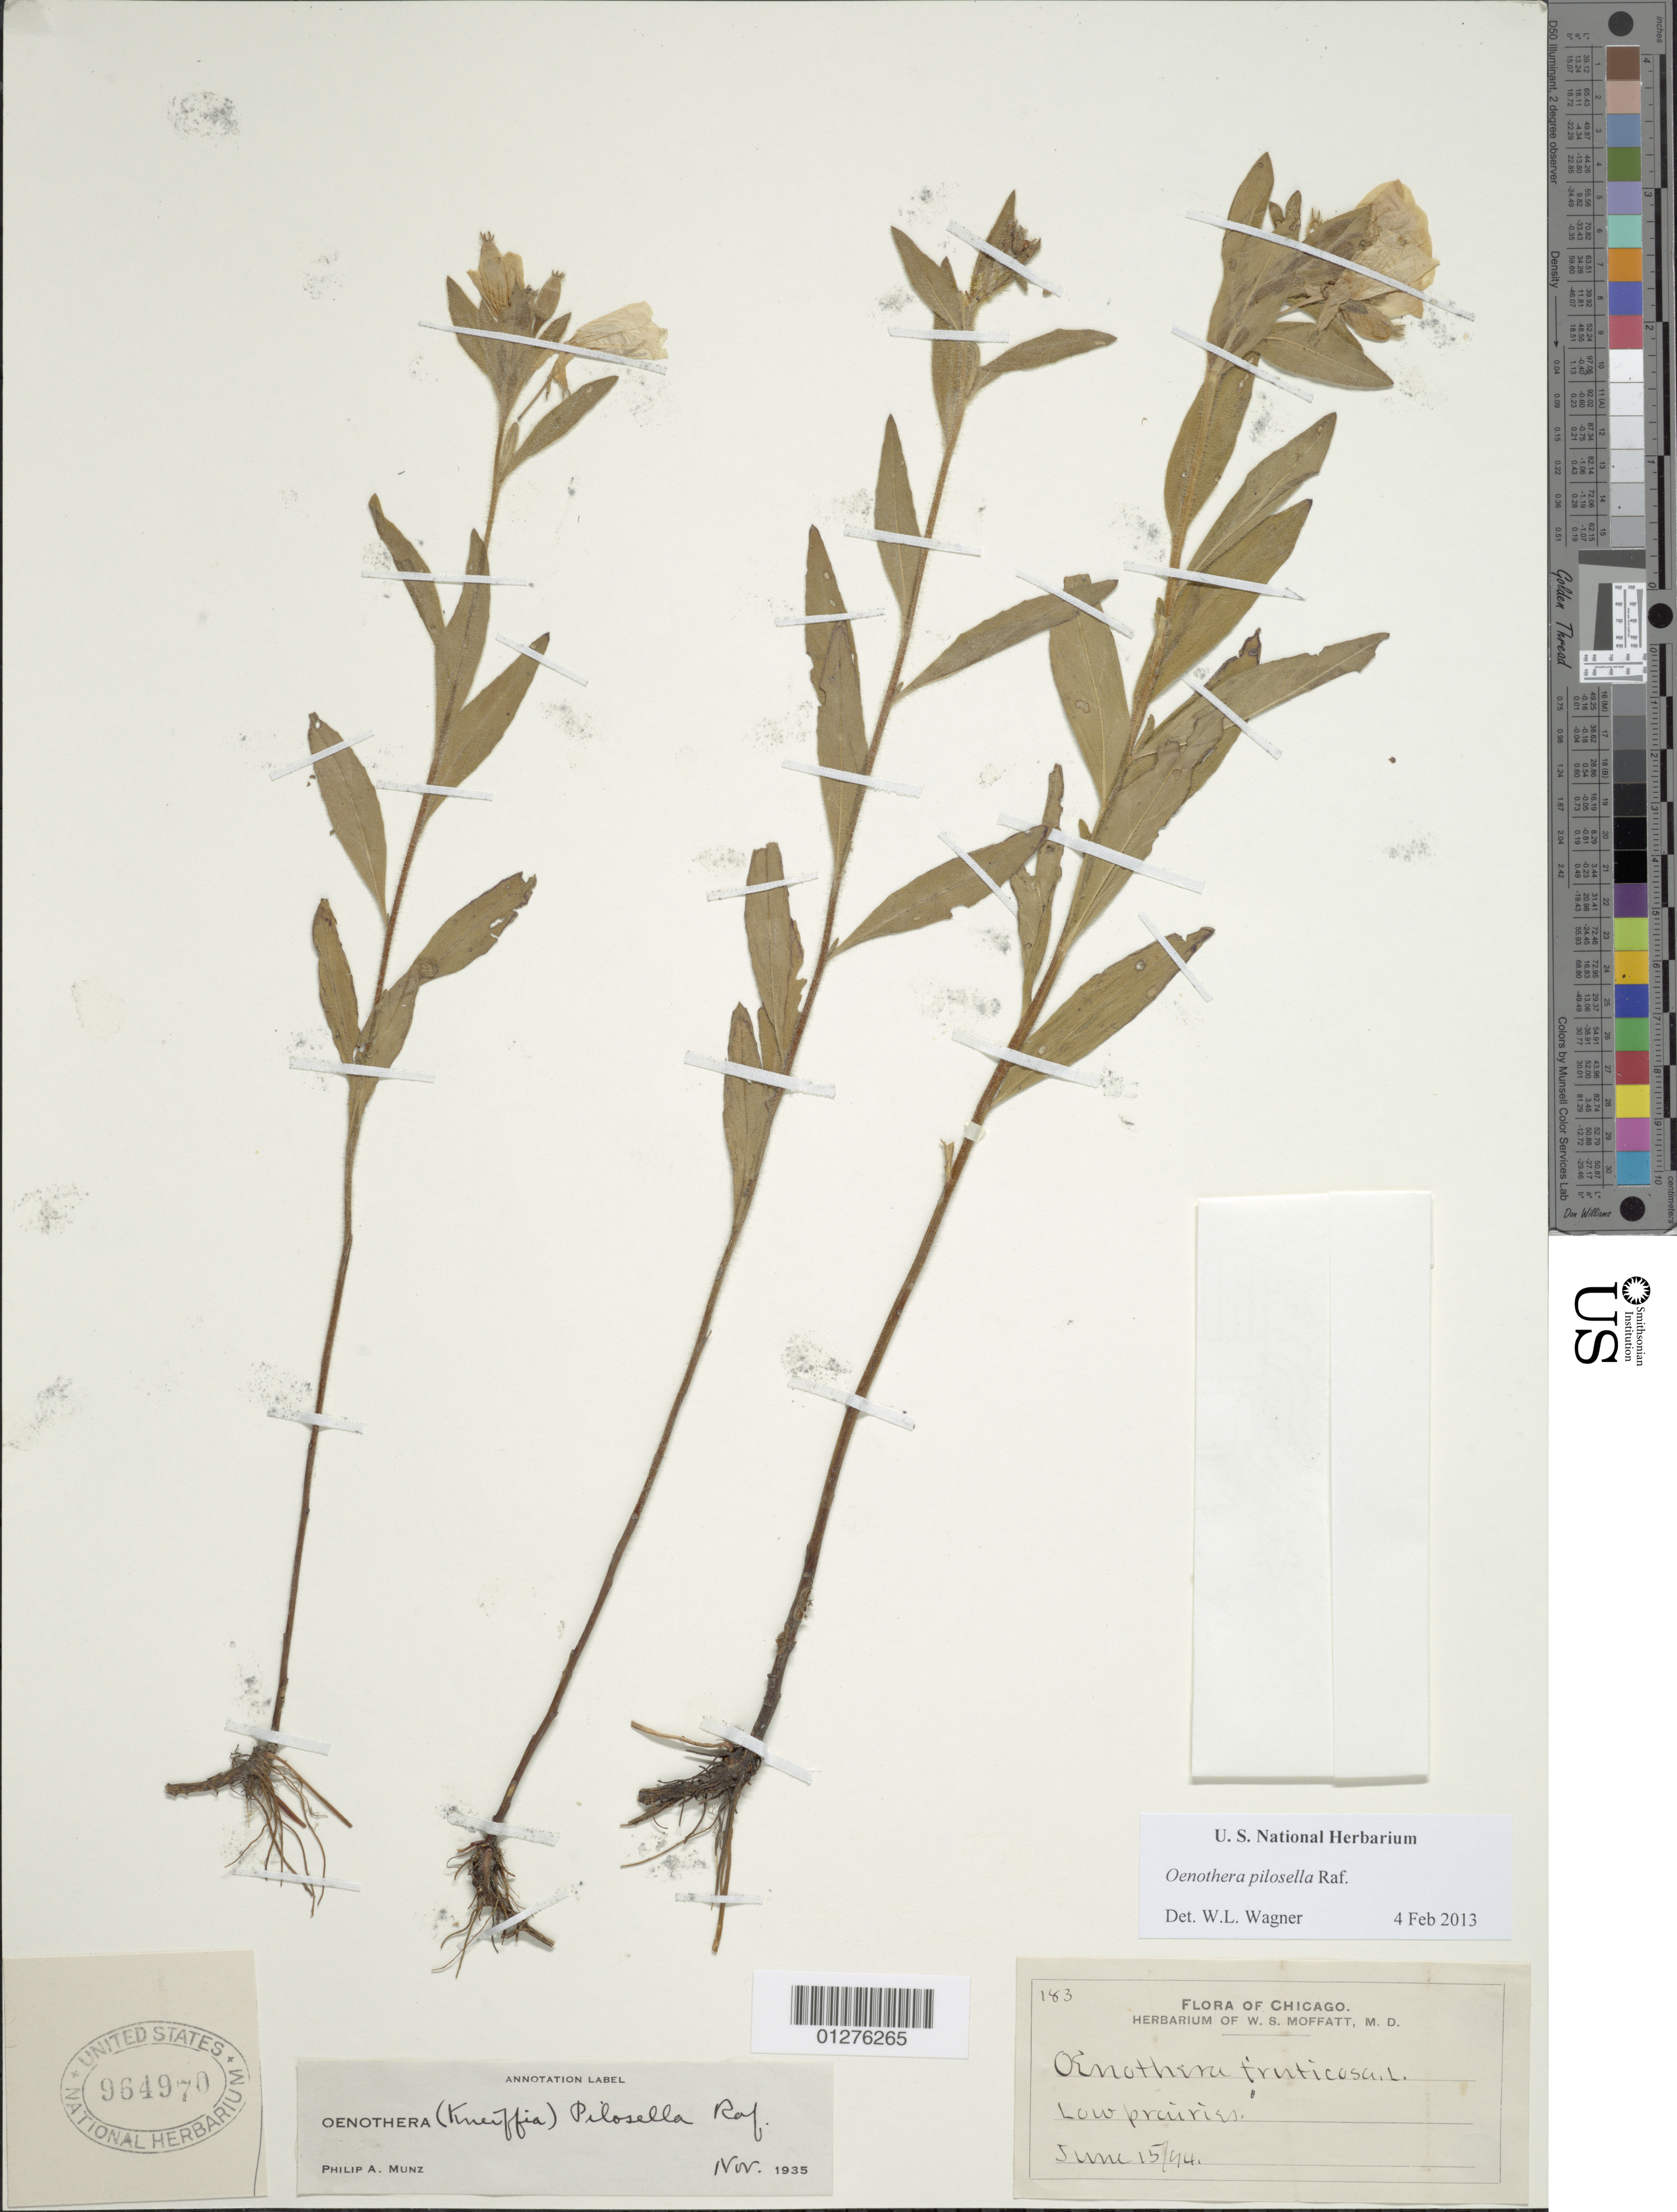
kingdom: Plantae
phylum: Tracheophyta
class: Magnoliopsida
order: Myrtales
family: Onagraceae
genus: Oenothera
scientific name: Oenothera pilosella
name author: Raf.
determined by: Wagner, W. L., (BOT), Smithsonian Institution - National Museum of Natural History (UNITED STATES)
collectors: W. Moffatt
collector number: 183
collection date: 1844-06-15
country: United States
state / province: Illinois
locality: Chicago.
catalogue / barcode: US 964970